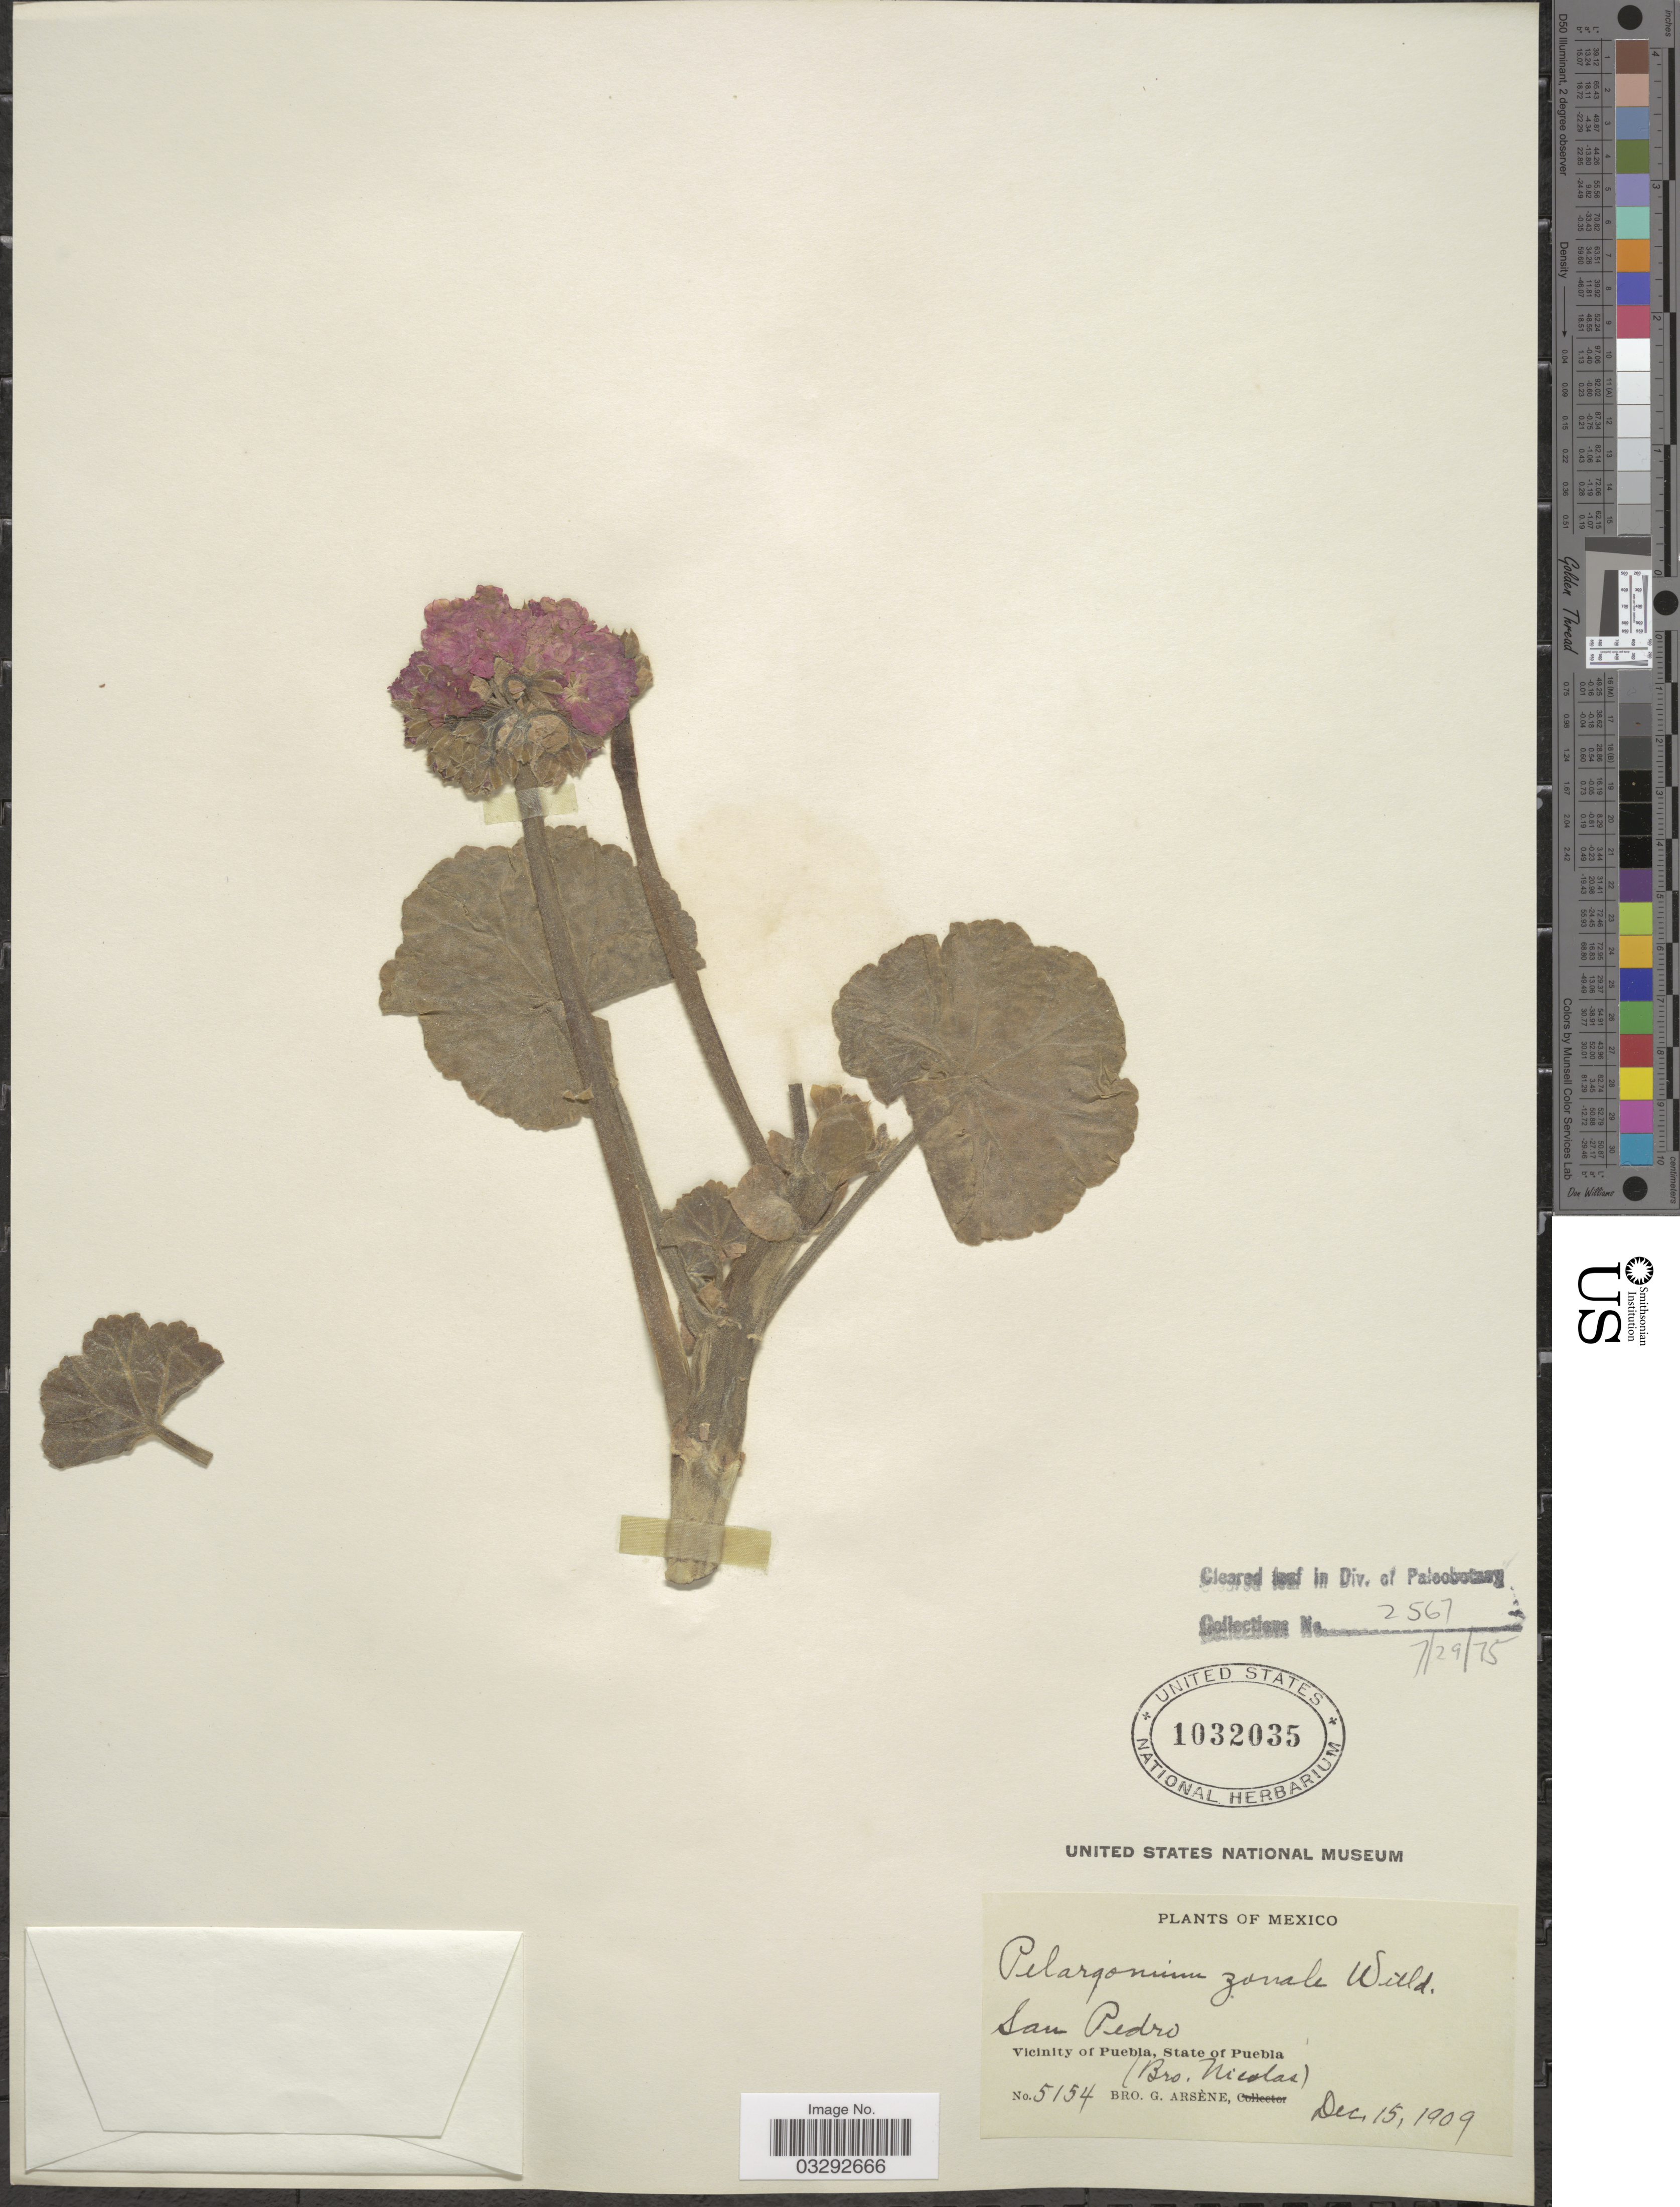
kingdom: Plantae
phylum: Tracheophyta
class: Magnoliopsida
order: Geraniales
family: Geraniaceae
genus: Pelargonium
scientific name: Pelargonium zonale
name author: (L.) L'Hér.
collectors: Bro. G. Arsène & Bro. Nicolas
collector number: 5154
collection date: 1909-12-15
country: Mexico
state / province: Puebla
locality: San Pedro, Vicinity of Puebla.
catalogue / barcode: US 1032035